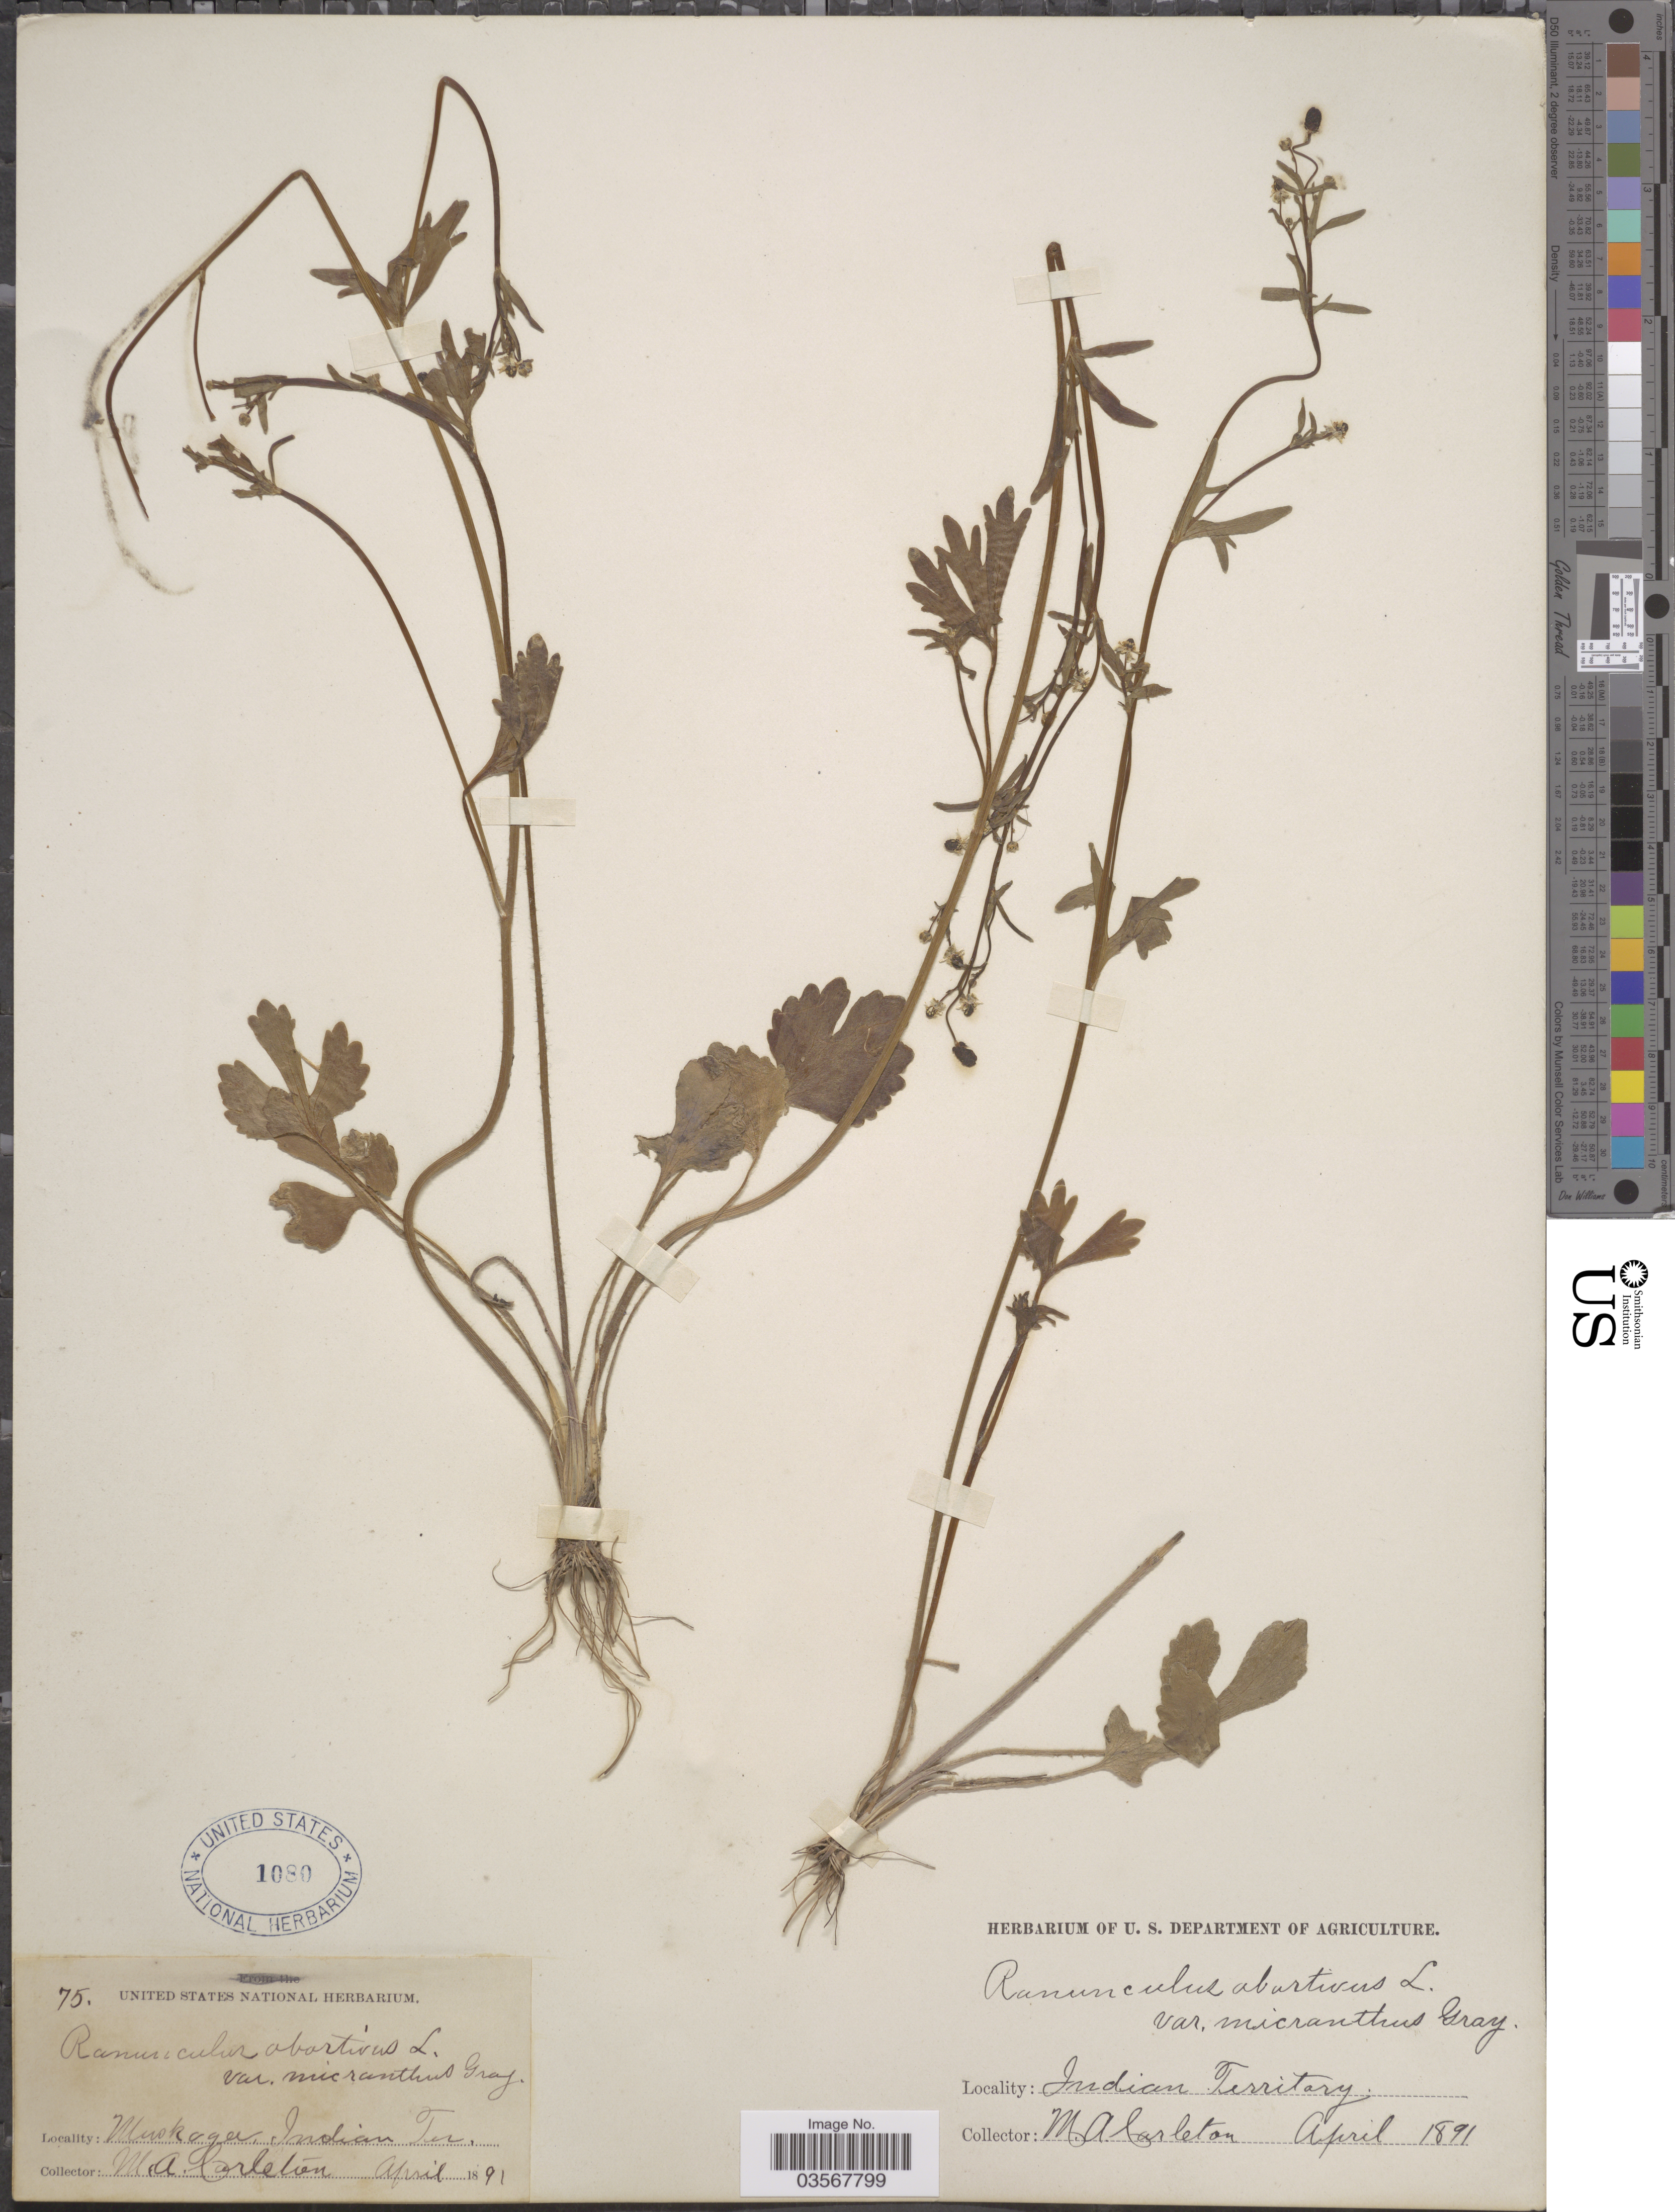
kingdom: Plantae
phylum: Tracheophyta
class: Magnoliopsida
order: Ranunculales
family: Ranunculaceae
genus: Ranunculus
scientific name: Ranunculus micranthus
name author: Nutt.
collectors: M. A. Carleton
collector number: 75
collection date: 1891-04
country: United States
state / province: Oklahoma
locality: Muskoga, Indian Territory.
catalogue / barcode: US 1080